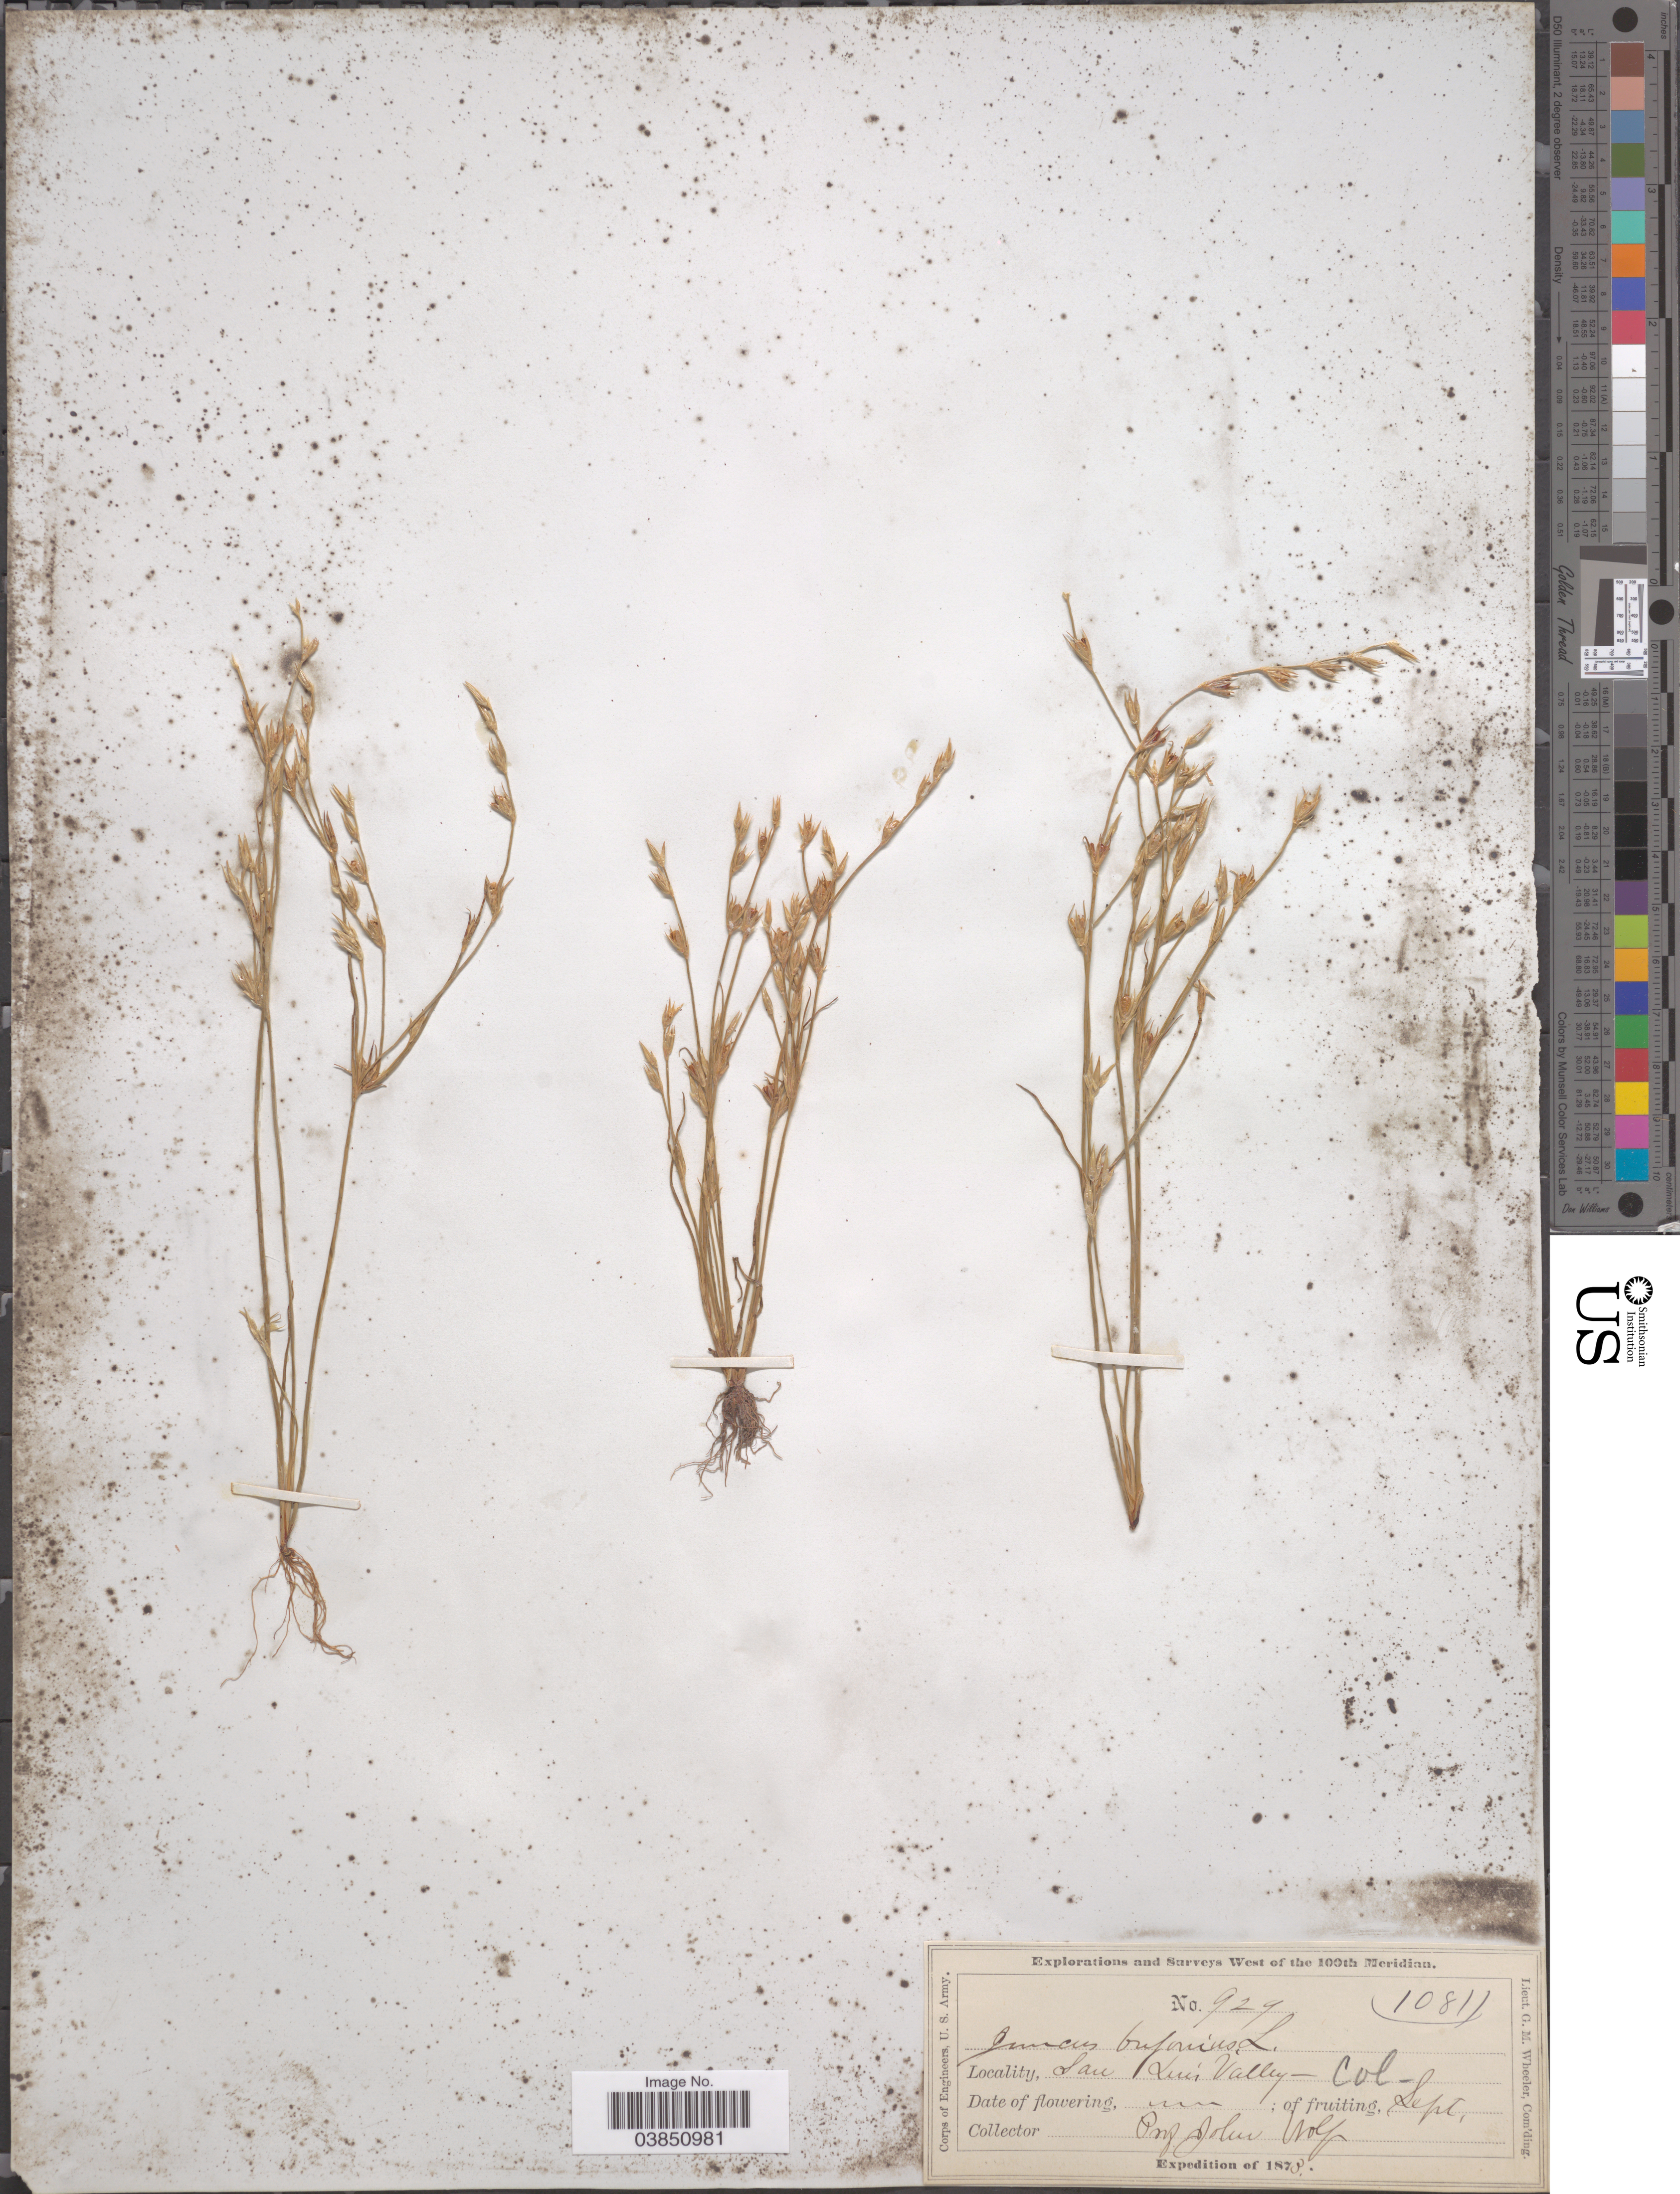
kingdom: Plantae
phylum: Tracheophyta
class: Liliopsida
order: Poales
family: Juncaceae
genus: Juncus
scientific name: Juncus bufonius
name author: L.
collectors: J. Wolf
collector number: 929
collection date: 1873-09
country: United States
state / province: Colorado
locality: San Luis Valley.